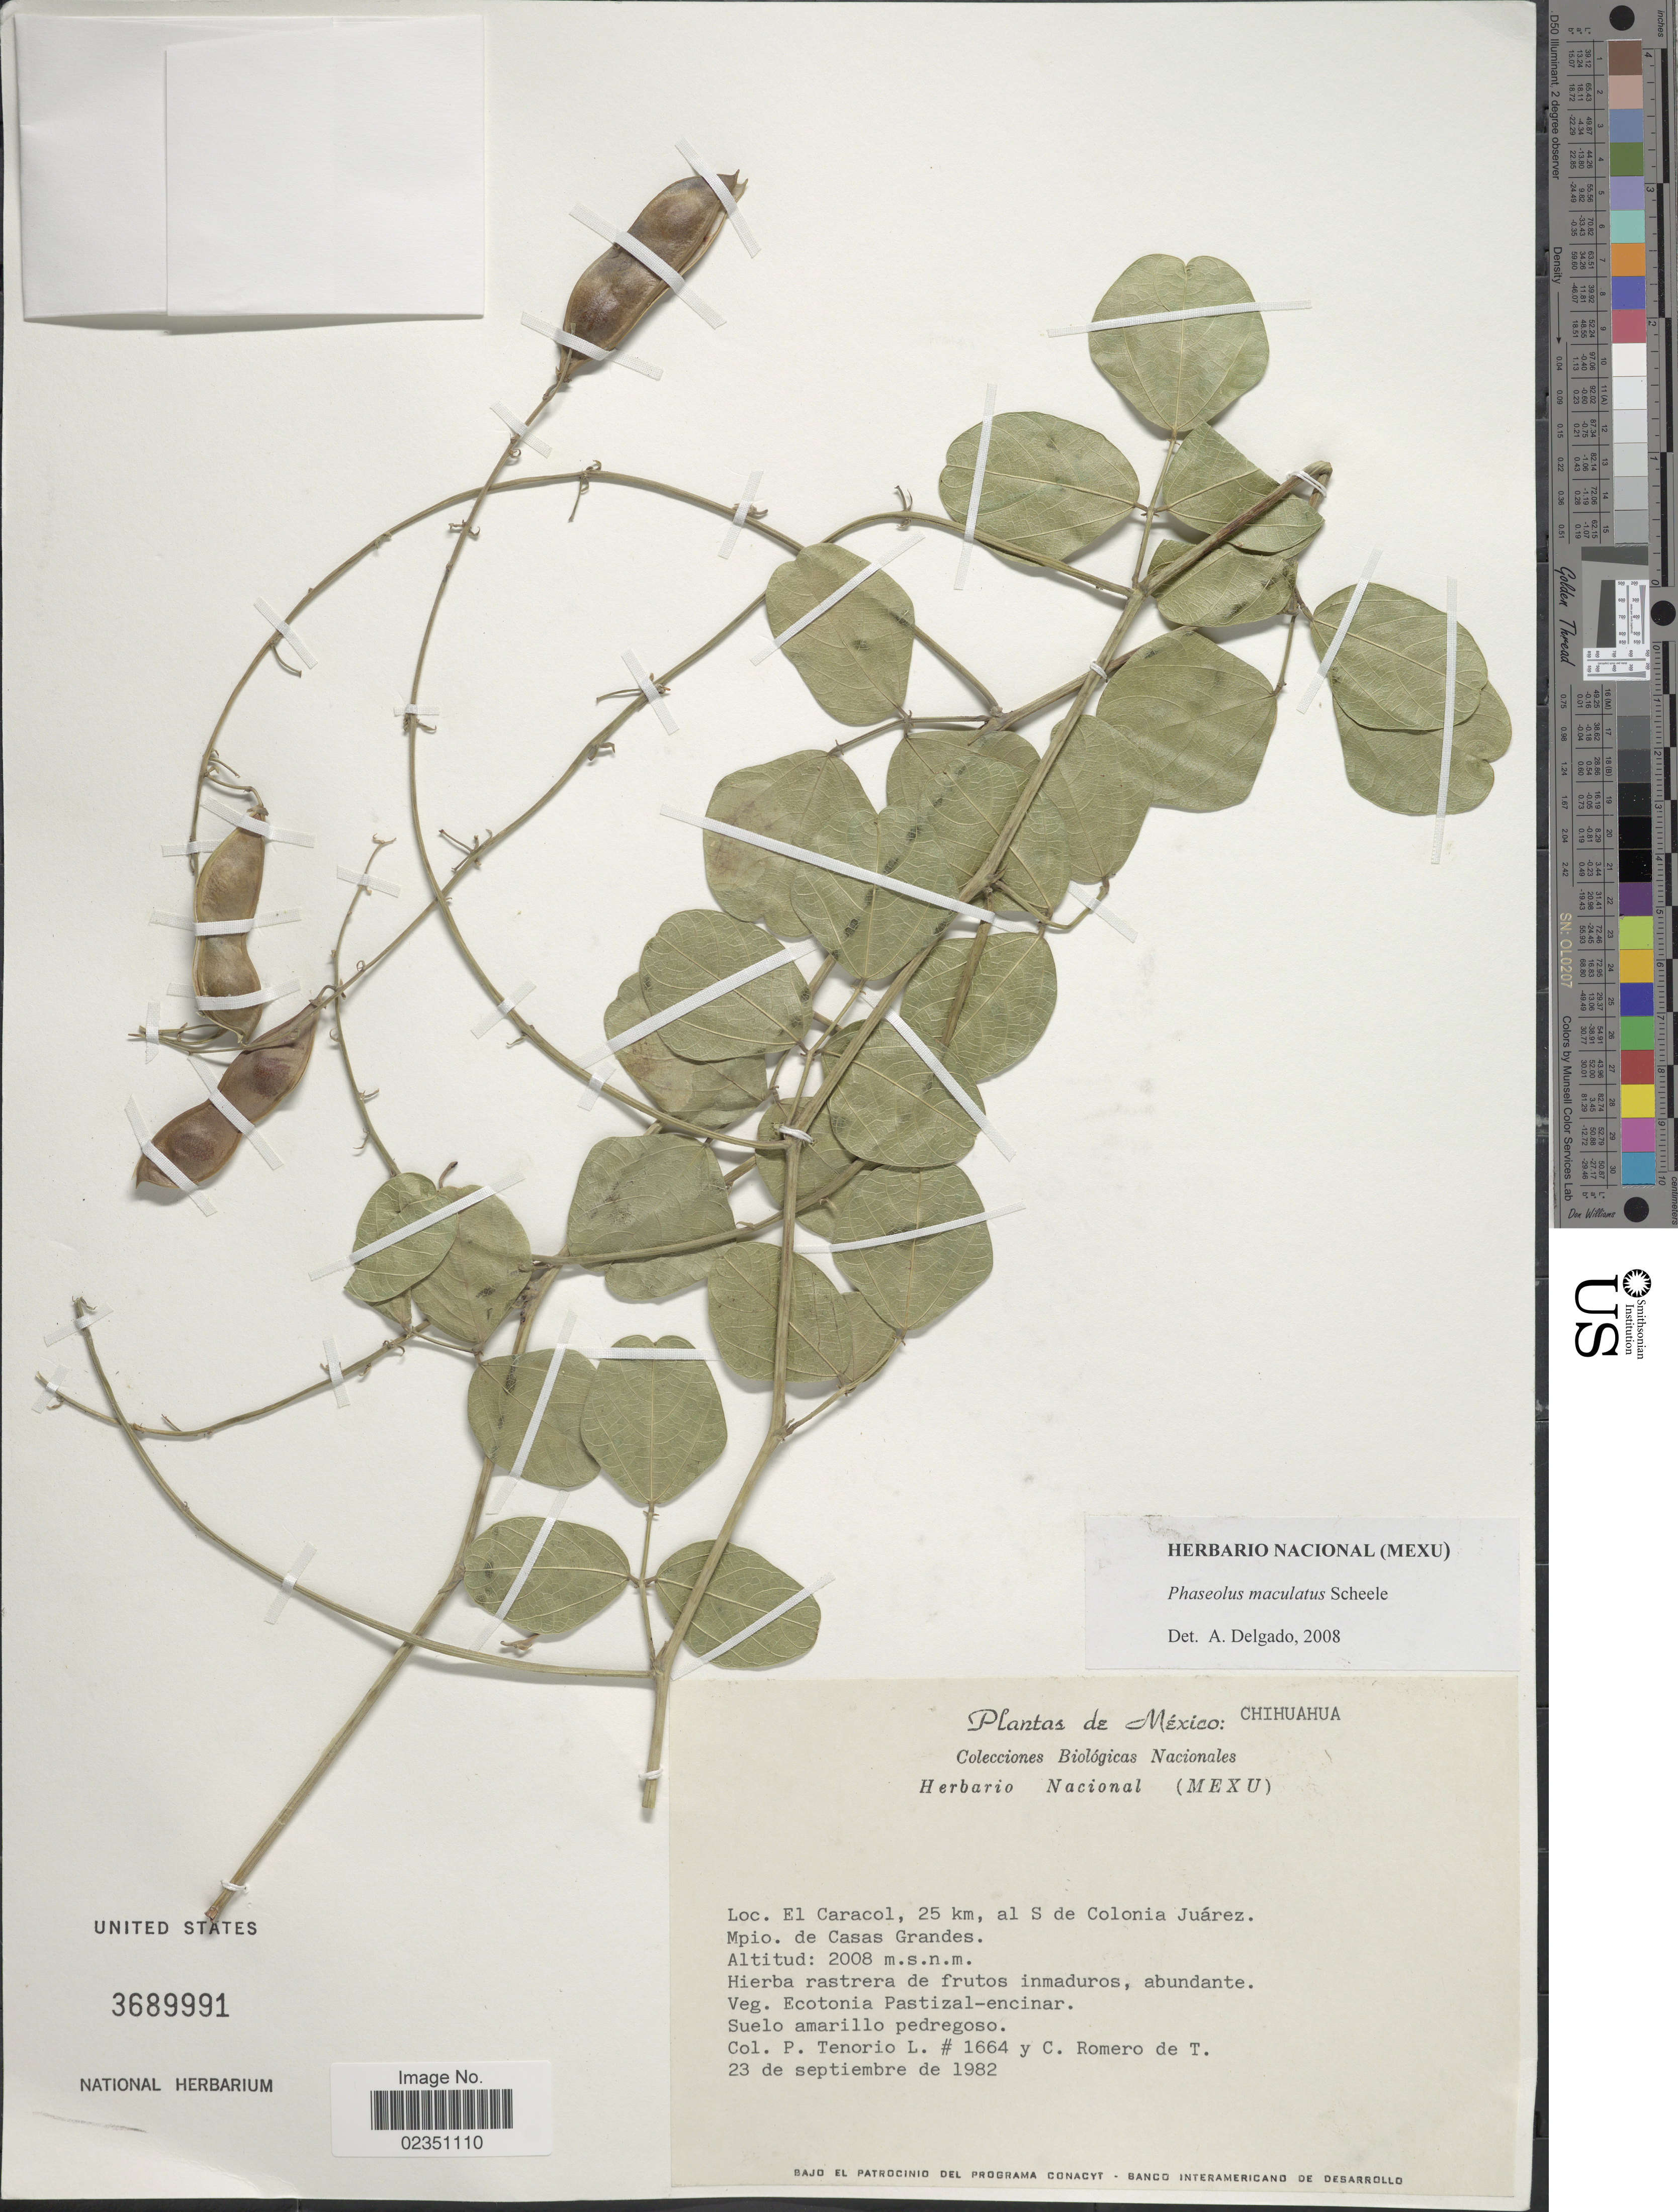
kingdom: Plantae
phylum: Tracheophyta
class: Magnoliopsida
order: Fabales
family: Fabaceae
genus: Phaseolus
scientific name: Phaseolus maculatus subsp. maculatus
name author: Scheele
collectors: P. Tenorio L. & C. Romero de T.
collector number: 1664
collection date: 1982-09-23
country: Mexico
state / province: Chihuahua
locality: El Caracol, 25 km, al S de Colonia Juárez. Mpio. de Casas Grandes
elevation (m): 2008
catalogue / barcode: US 3689991